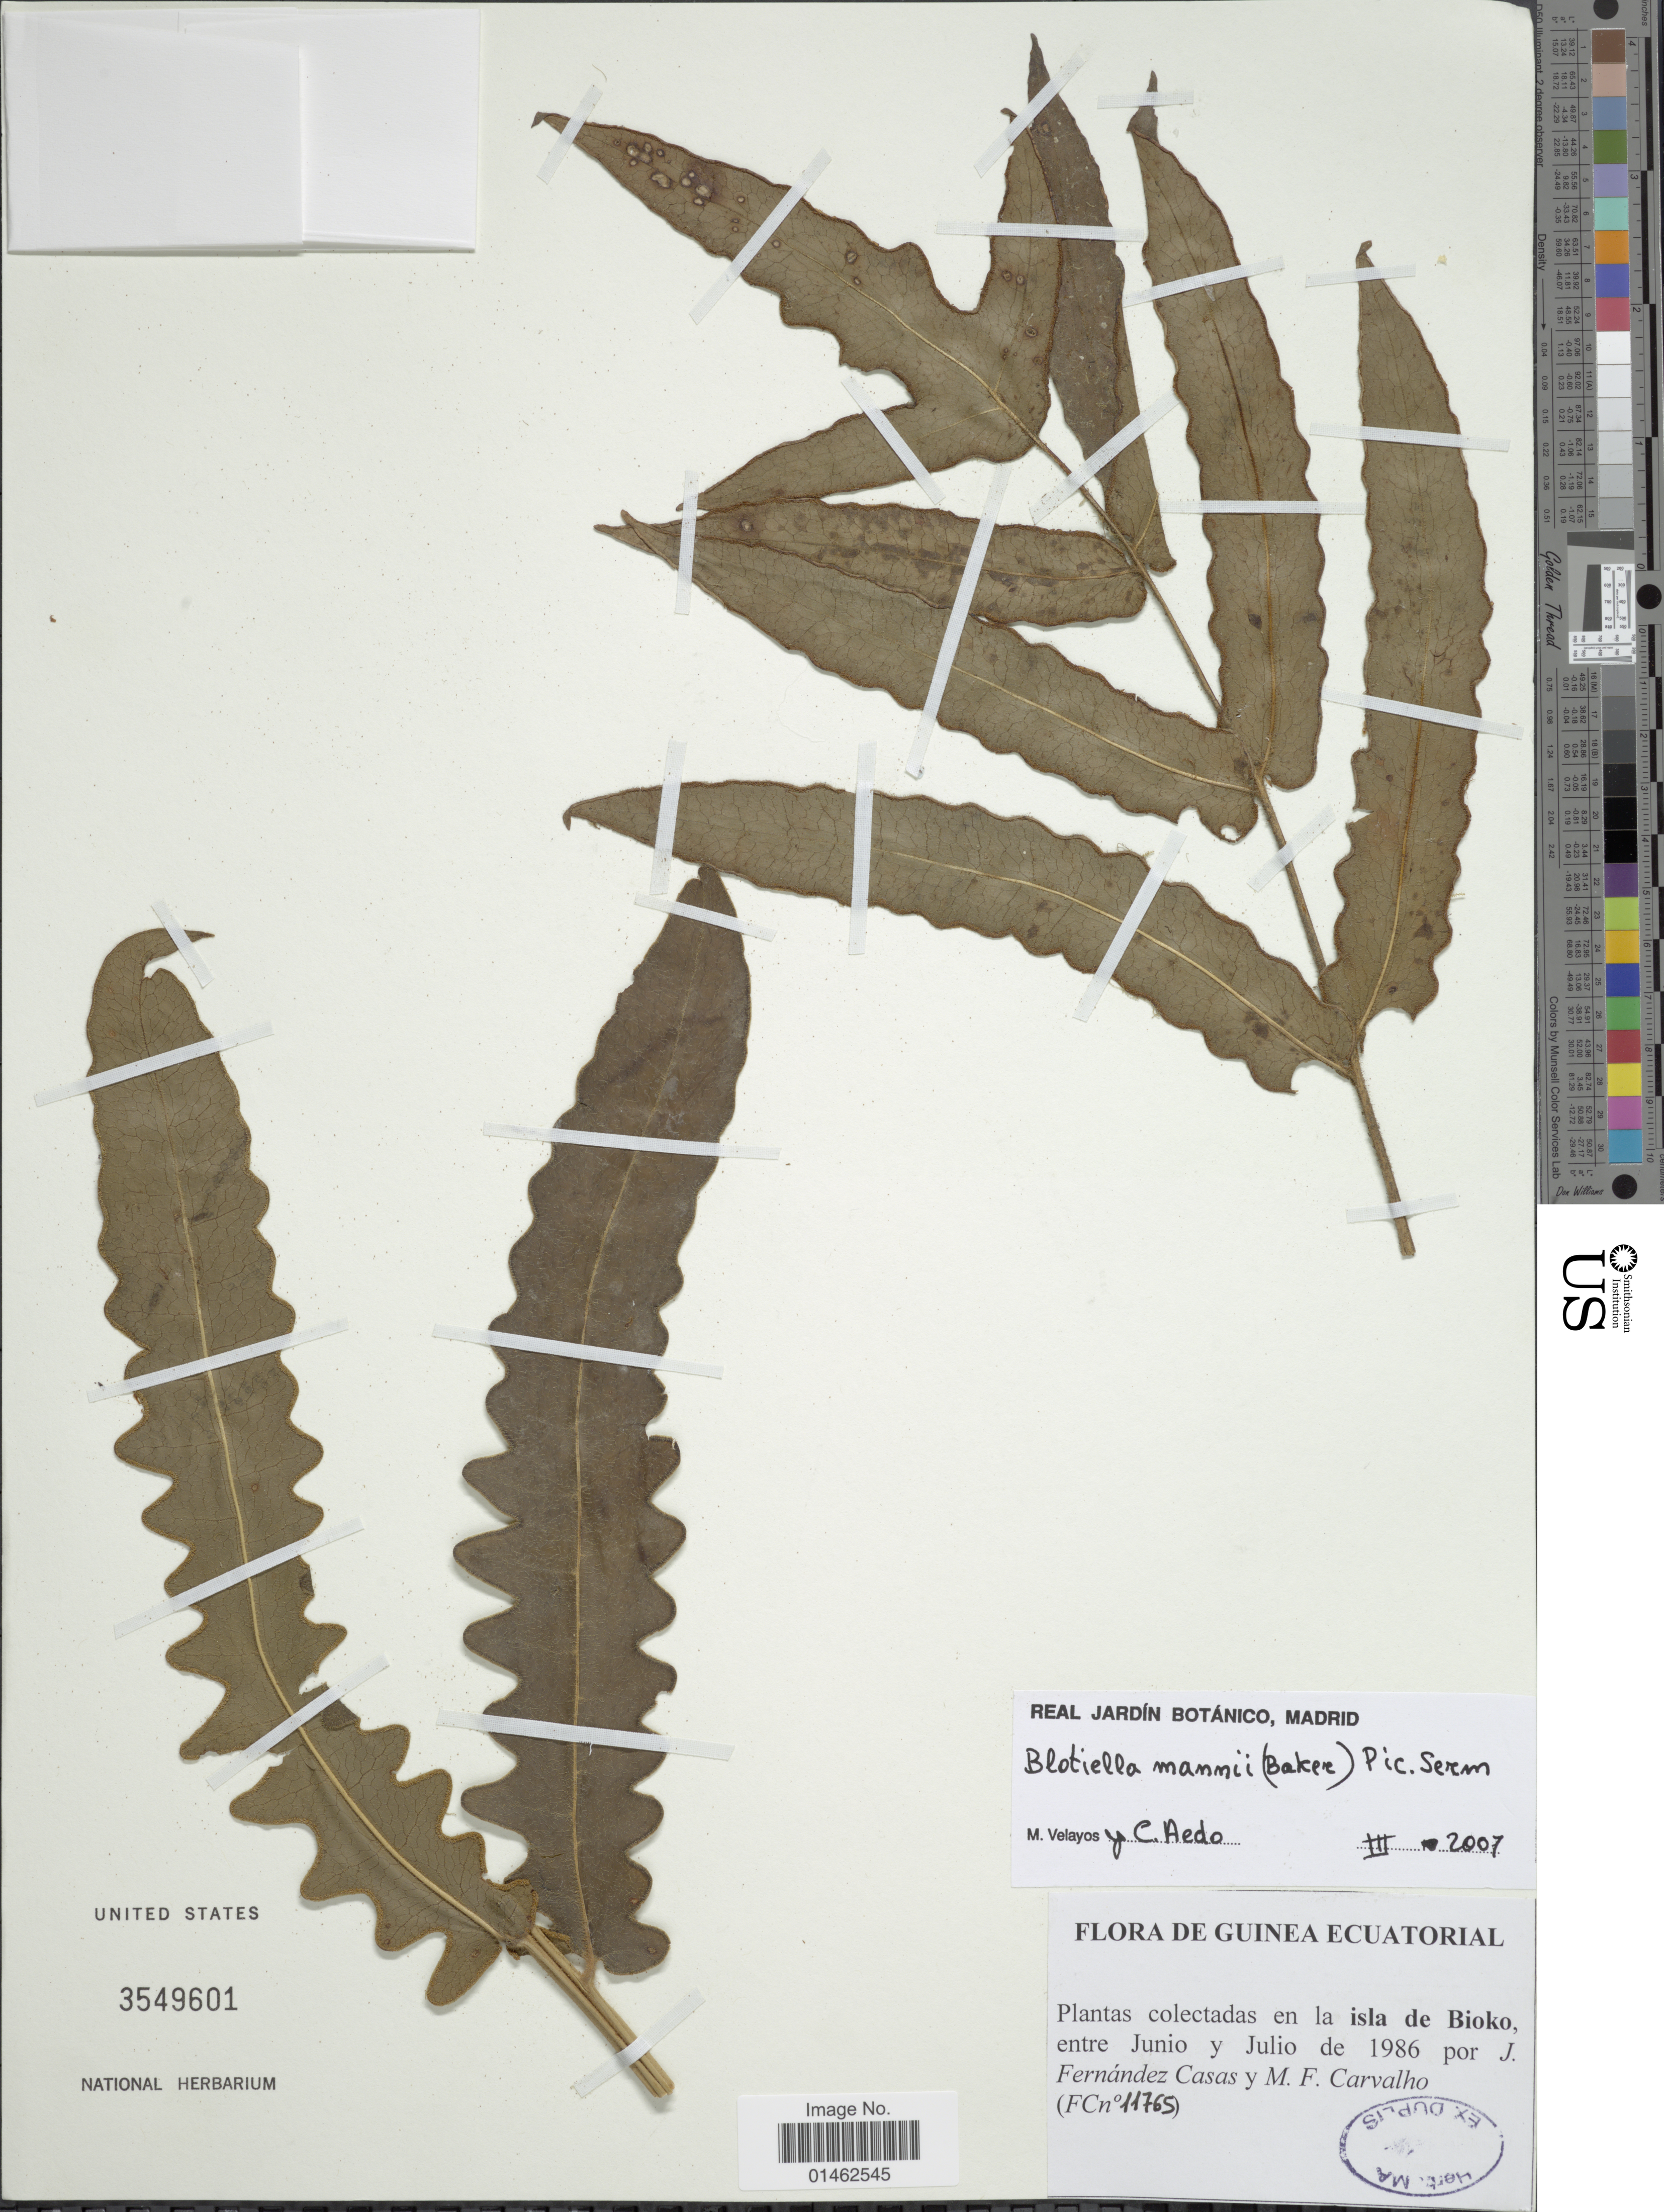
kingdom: Plantae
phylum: Tracheophyta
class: Polypodiopsida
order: Polypodiales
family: Dennstaedtiaceae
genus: Blotiella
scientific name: Blotiella mannii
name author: (Baker) Pic. Serm.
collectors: J. Casas & M. F. Carvalho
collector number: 11765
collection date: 1986-06/1986-07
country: Equatorial Guinea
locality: En la isla de Bioko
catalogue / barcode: US 3549601